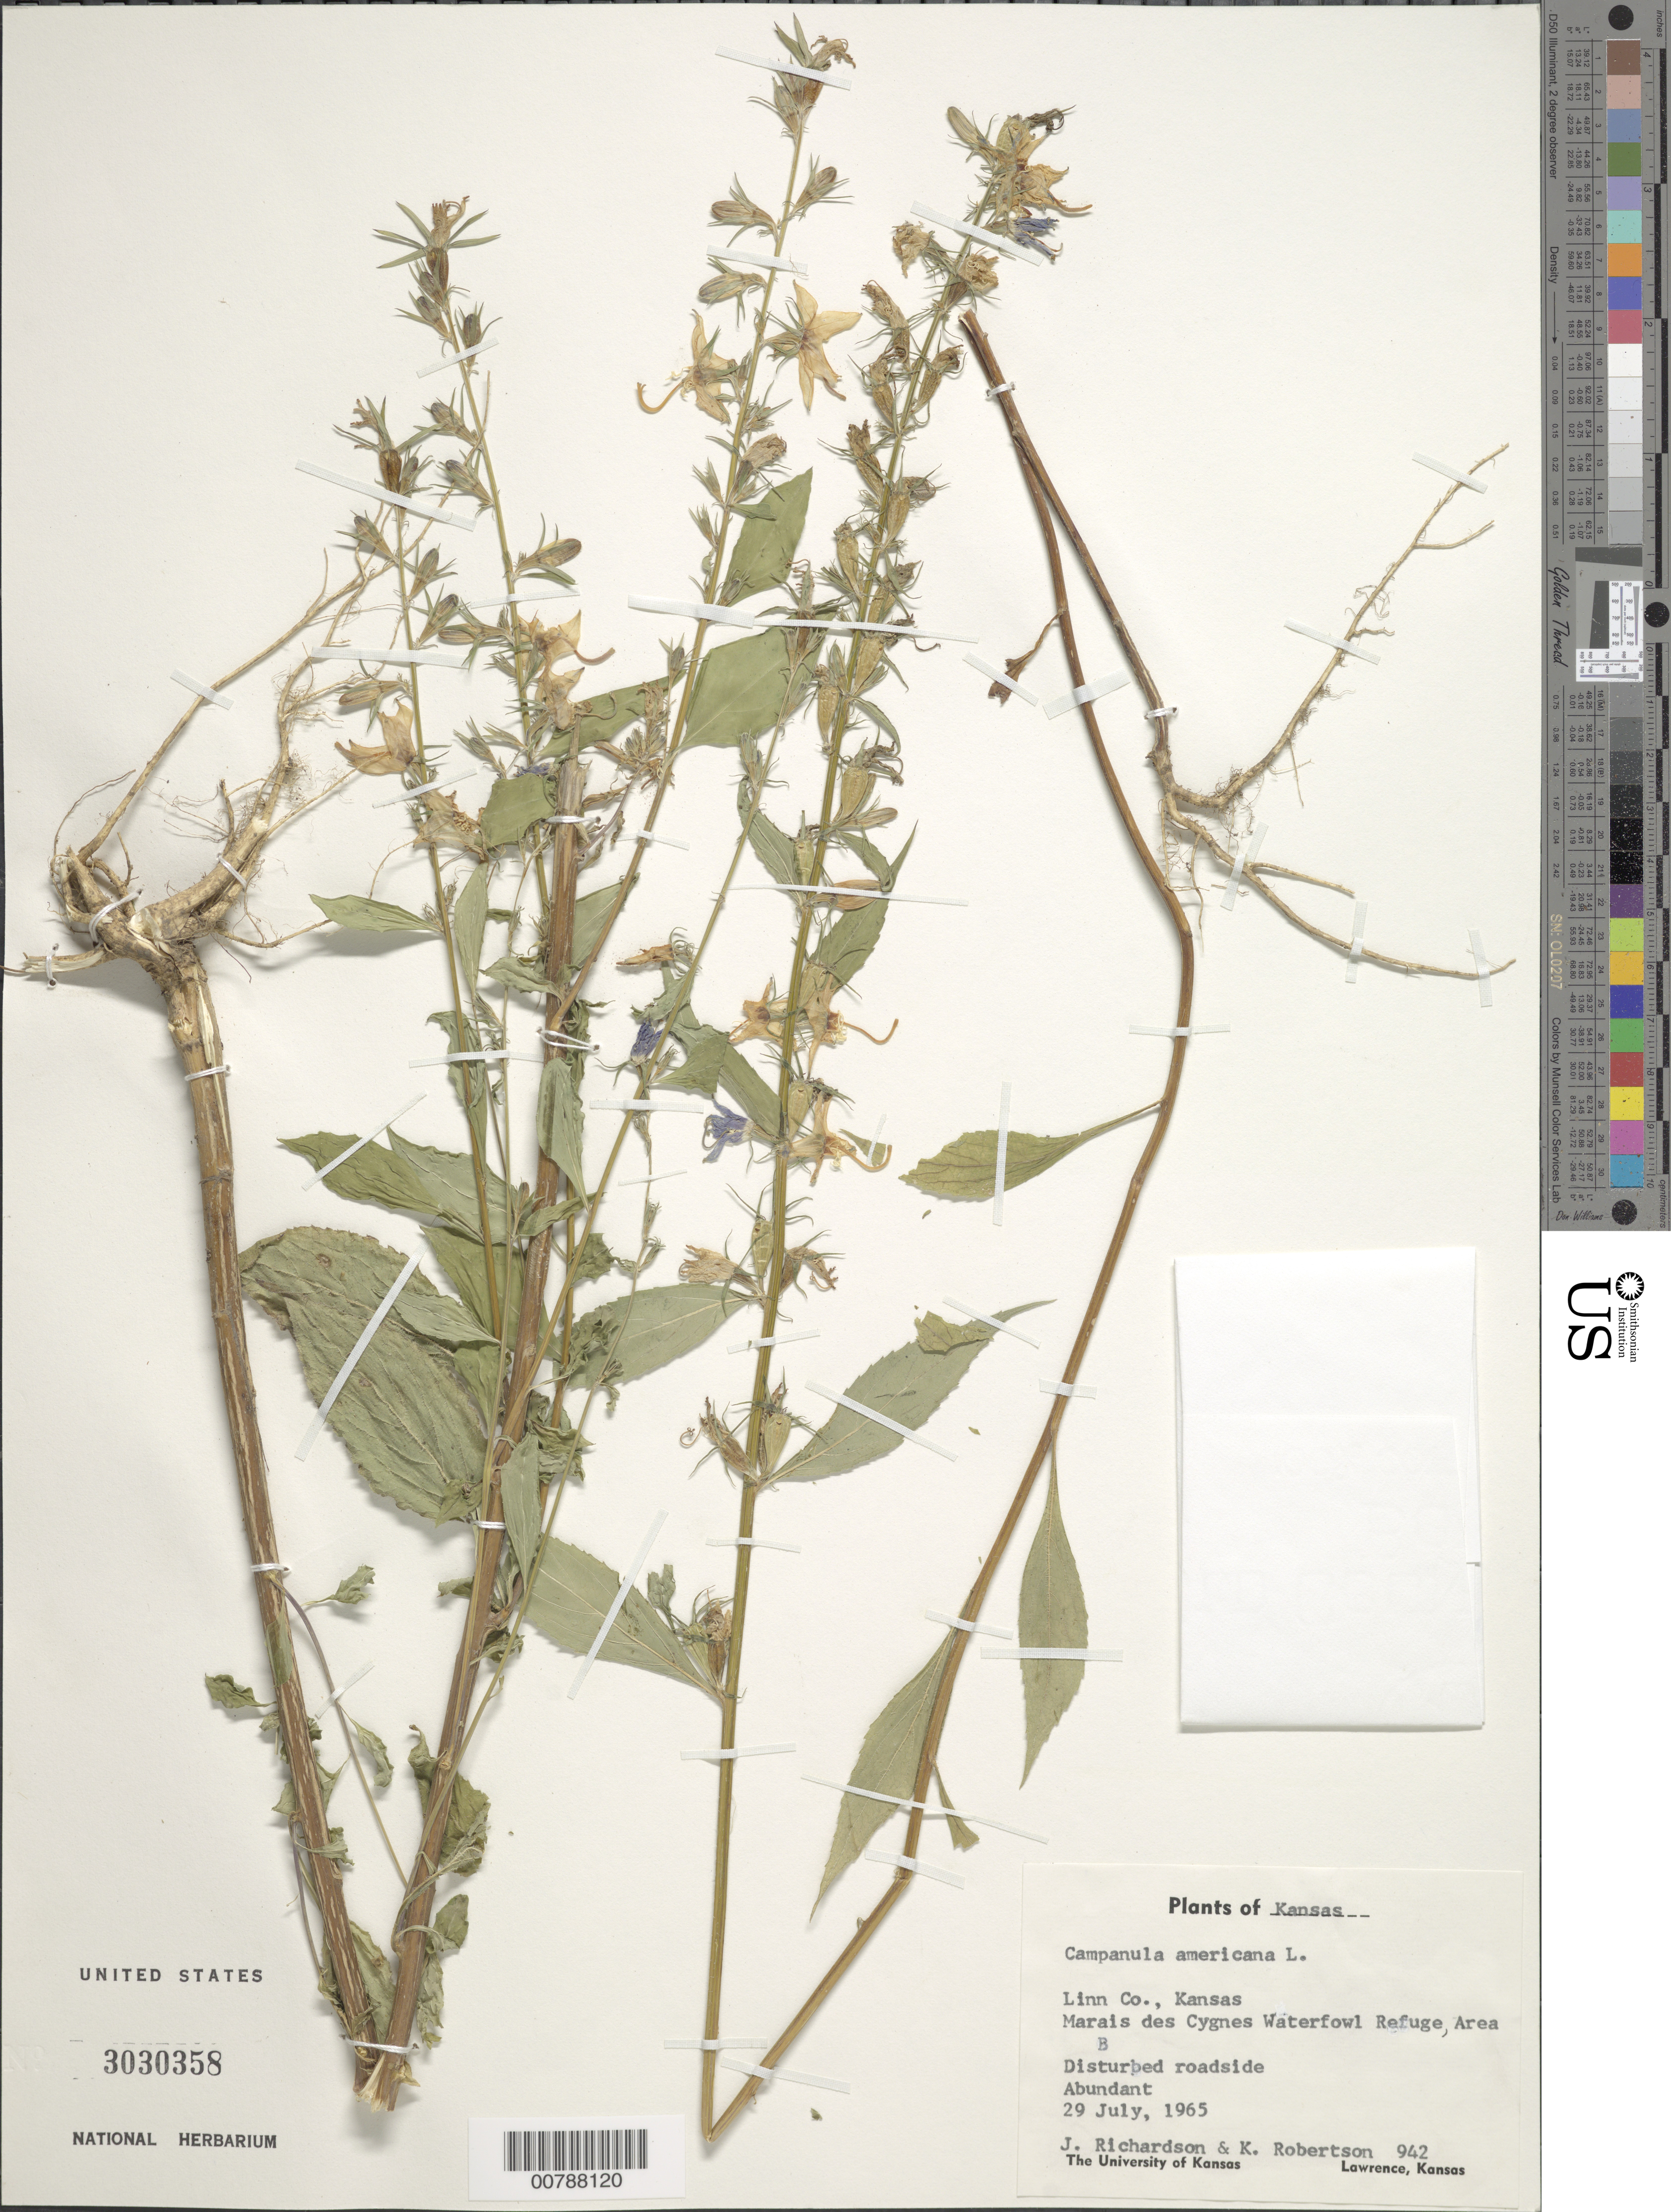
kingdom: Plantae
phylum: Tracheophyta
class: Magnoliopsida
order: Asterales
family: Campanulaceae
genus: Campanula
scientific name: Campanula americana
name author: L.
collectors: J. Richardson & K. Robertson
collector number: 942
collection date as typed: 29 Jul 1965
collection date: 1965-07-29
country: United States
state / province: Kansas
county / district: Linn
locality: Marais des Cygnes Waterfowl Refuge, Area B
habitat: Disturbed roadside.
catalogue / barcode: US 3030358